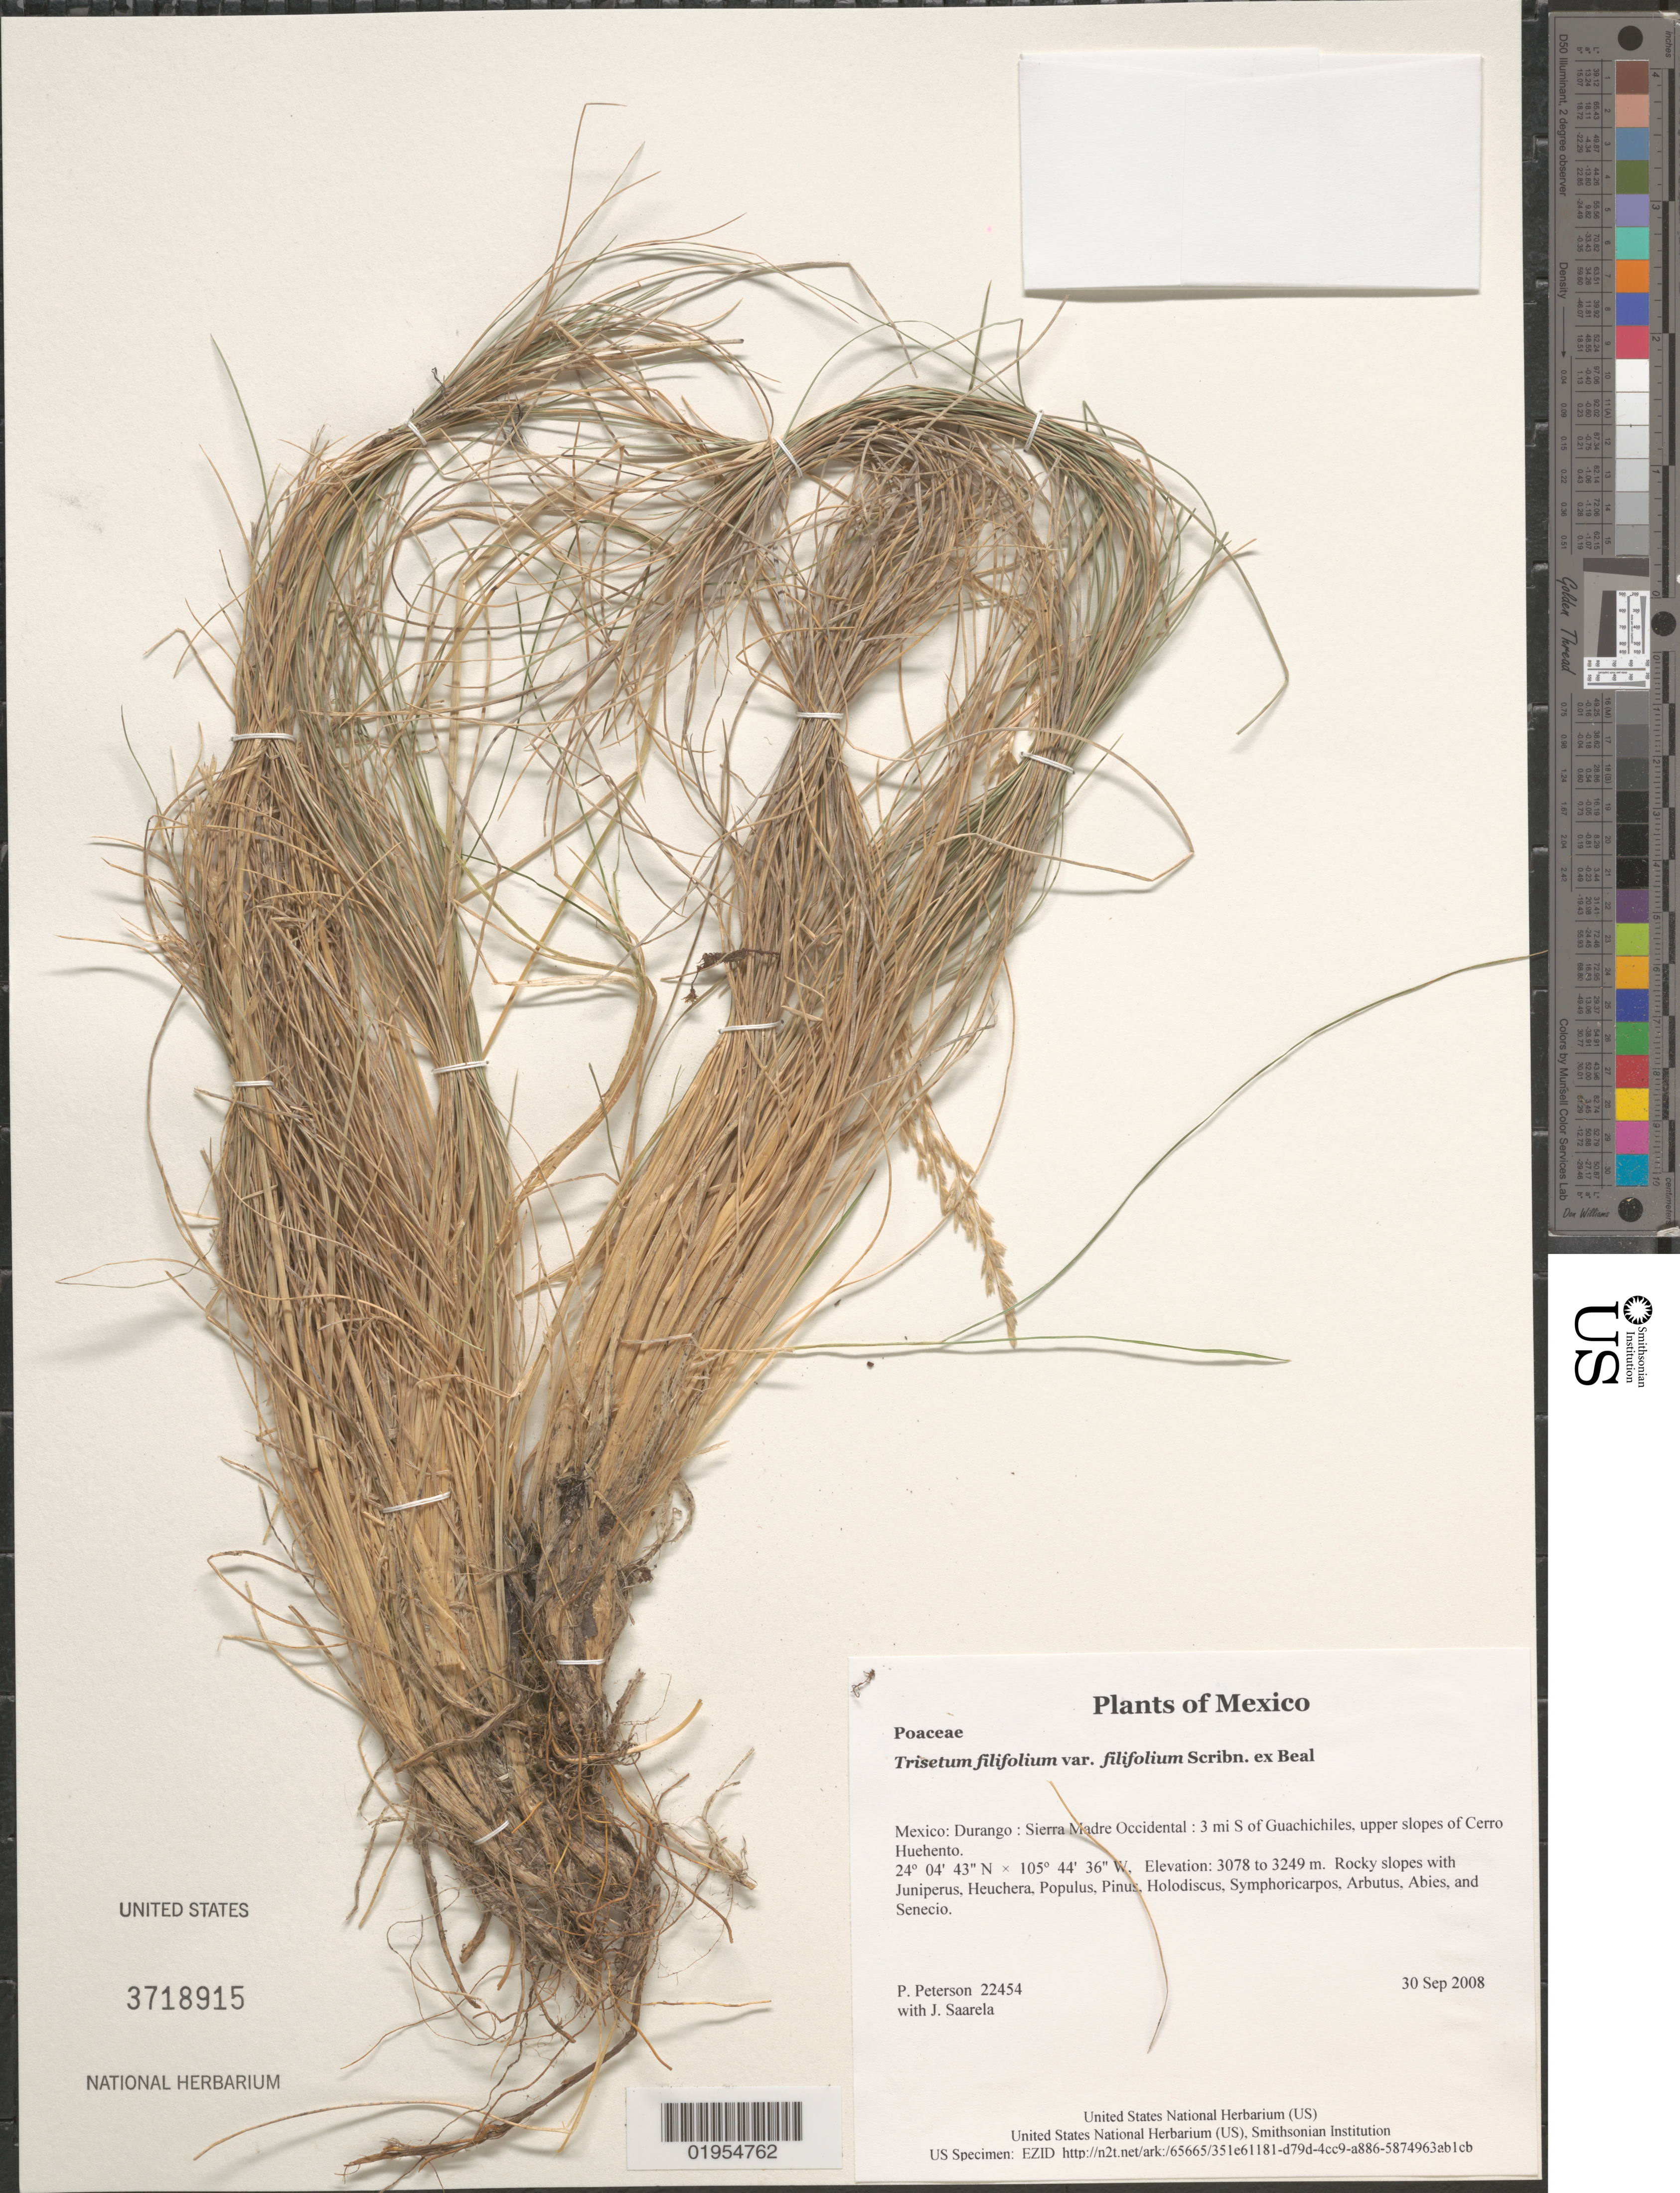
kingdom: Plantae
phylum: Tracheophyta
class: Liliopsida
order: Poales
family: Poaceae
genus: Trisetum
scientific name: Trisetum filifolium var. filifolium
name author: Scribn. ex W.J. Beal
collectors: P. M. Peterson & J. Saarela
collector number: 22454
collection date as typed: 30 Sep 2008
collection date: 2008-09-30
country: Mexico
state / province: Durango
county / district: Sierra Madre Occidental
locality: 3 mi S of Guachichiles, upper slopes of Cerro Huehento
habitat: Rocky slopes with Juniperus, Heuchera, Populus, Pinus, Holodiscus, Symphoricarpos, Arbutus, Abies, and Senecio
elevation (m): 3078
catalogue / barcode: US 3718915